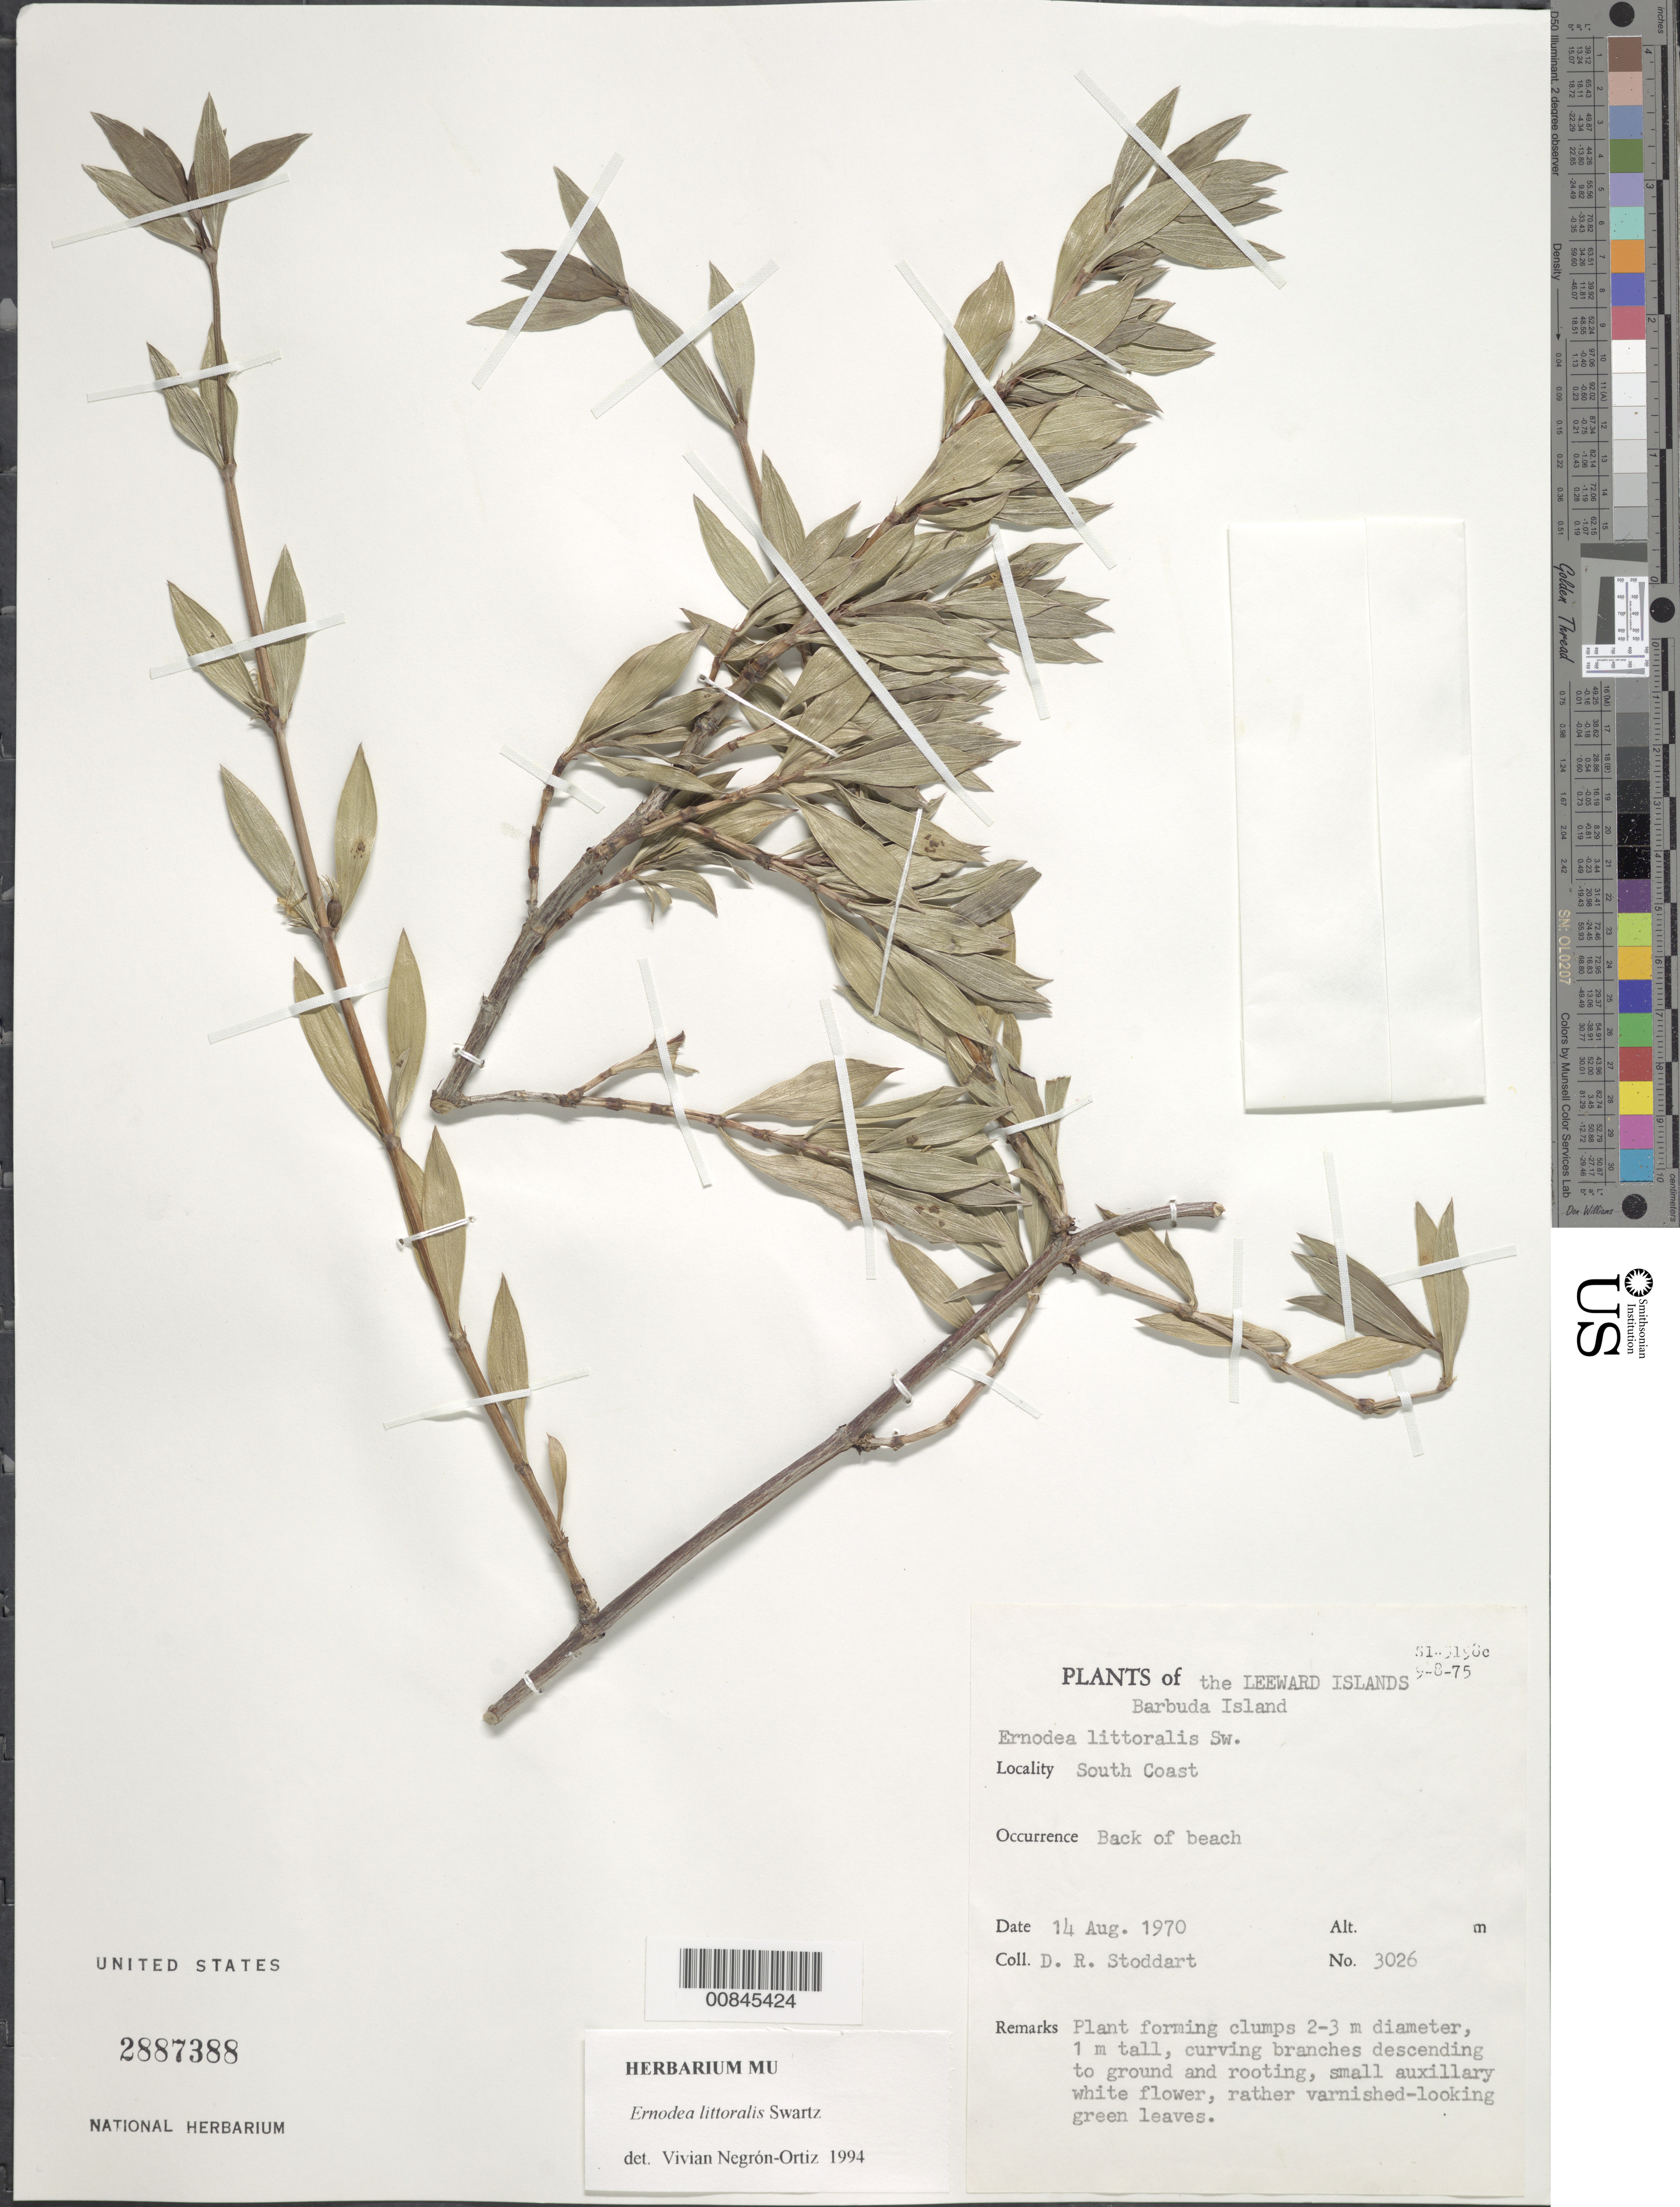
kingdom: Plantae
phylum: Tracheophyta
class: Magnoliopsida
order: Gentianales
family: Rubiaceae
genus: Ernodea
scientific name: Ernodea littoralis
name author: Sw.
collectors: D. R. Stoddart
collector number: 3026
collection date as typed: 14 Aug 1970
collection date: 1970-08-14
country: Antigua and Barbuda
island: Barbuda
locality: Barbuda Island. South Coast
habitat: Back of beach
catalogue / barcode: US 2887388